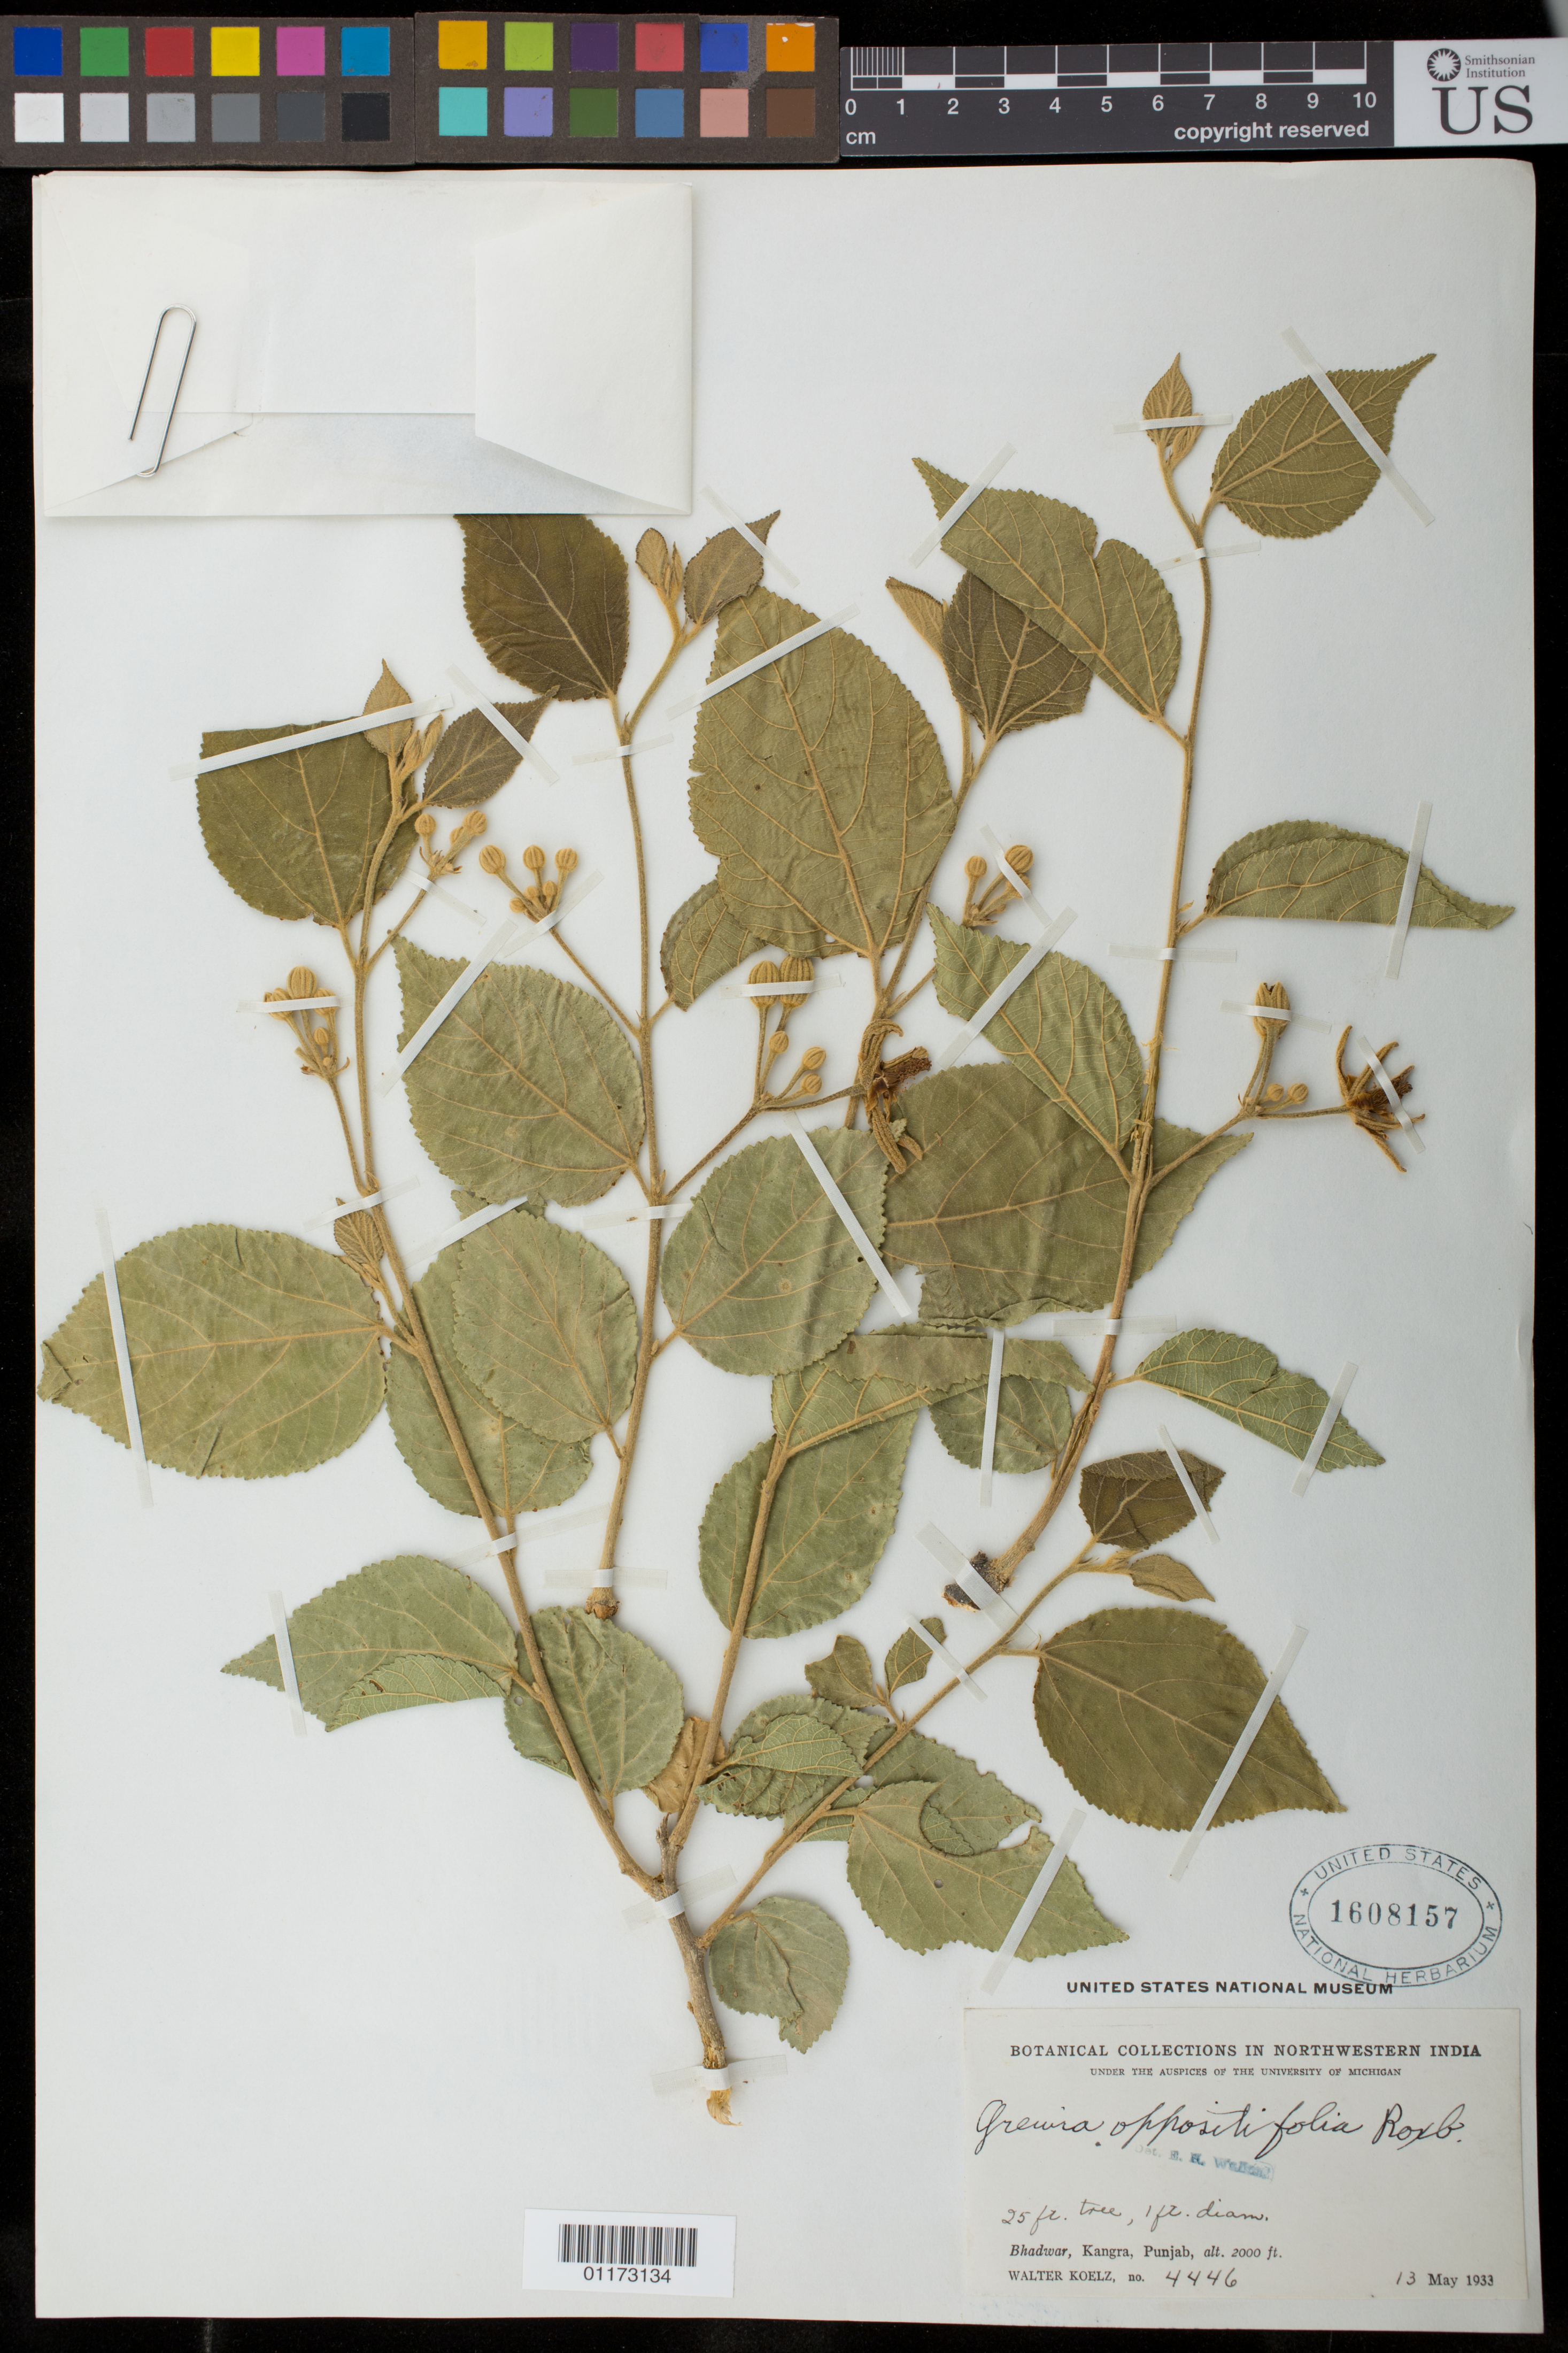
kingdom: Plantae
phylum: Tracheophyta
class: Magnoliopsida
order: Malvales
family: Malvaceae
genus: Grewia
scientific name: Grewia oppositifolia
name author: Roxb. ex DC.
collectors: W. N. Koelz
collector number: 4446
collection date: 1933-05-13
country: India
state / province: Punjab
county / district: Kangra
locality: Bhadwar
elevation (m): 610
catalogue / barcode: US 1608157